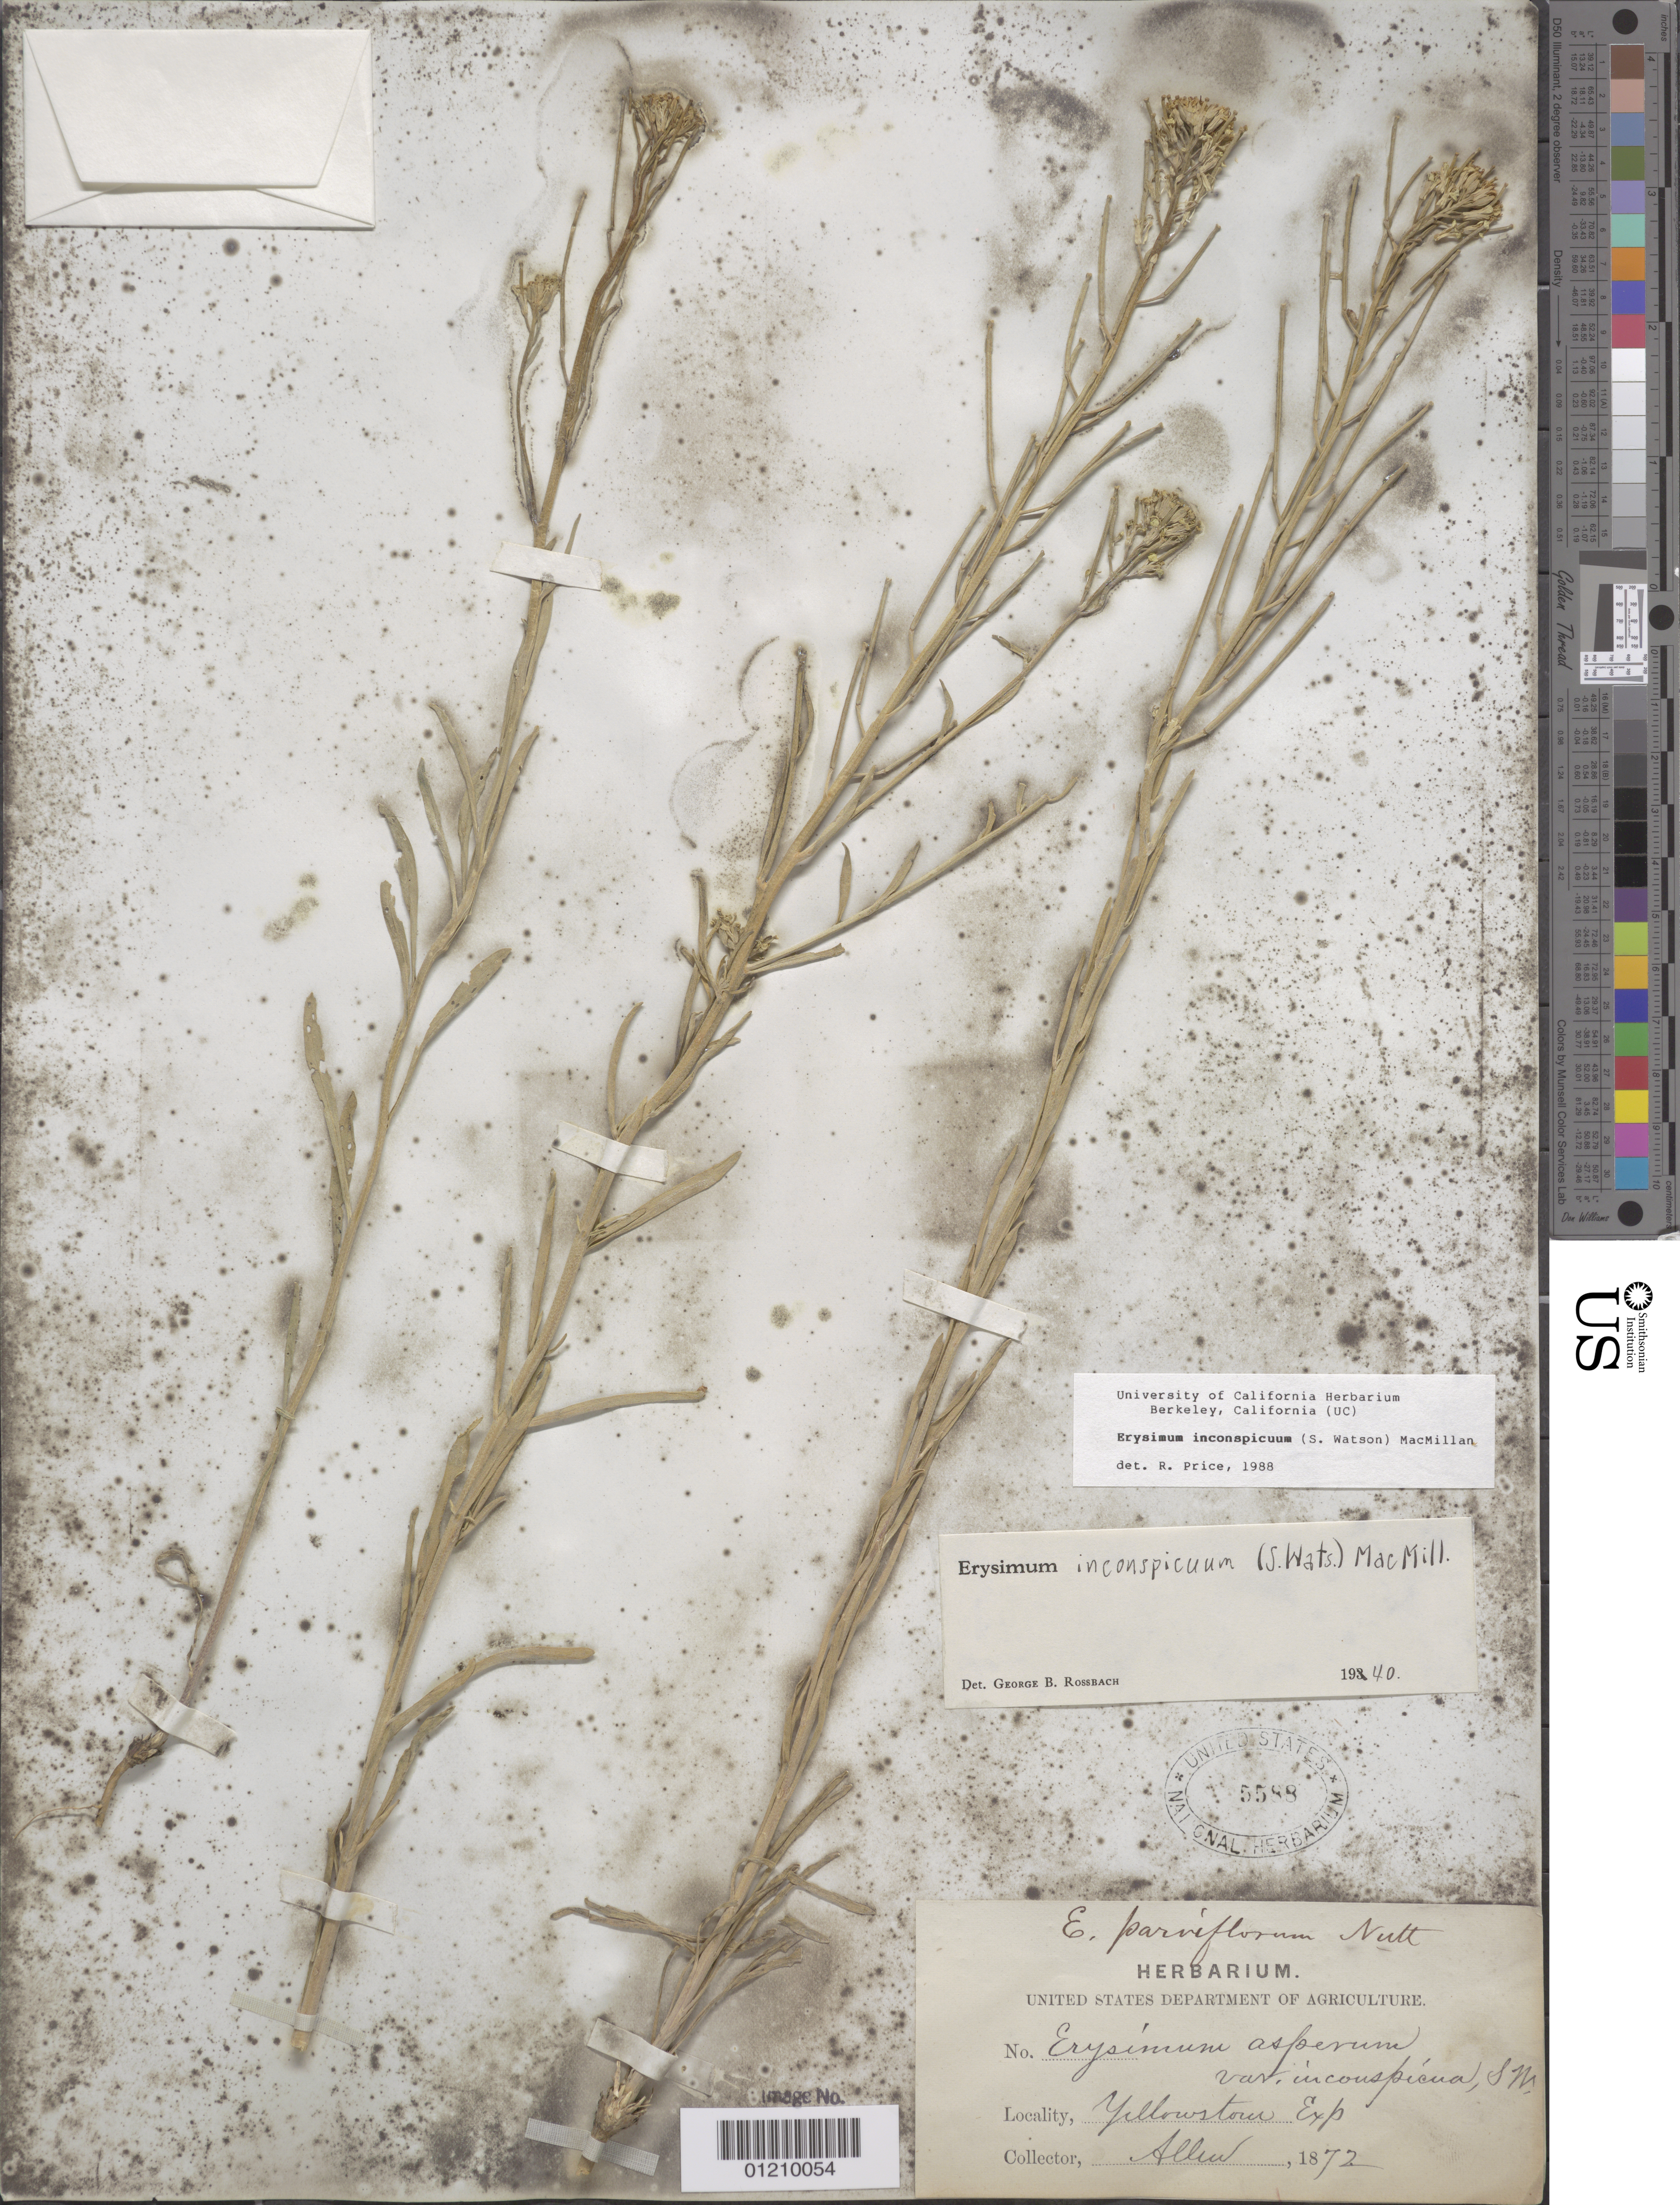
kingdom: Plantae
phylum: Tracheophyta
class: Magnoliopsida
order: Brassicales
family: Brassicaceae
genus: Erysimum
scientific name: Erysimum inconspicuum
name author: (S. Watson) MacMill.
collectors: -- Allen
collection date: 1872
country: United States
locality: Yellowstone Exp.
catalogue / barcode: US 5588